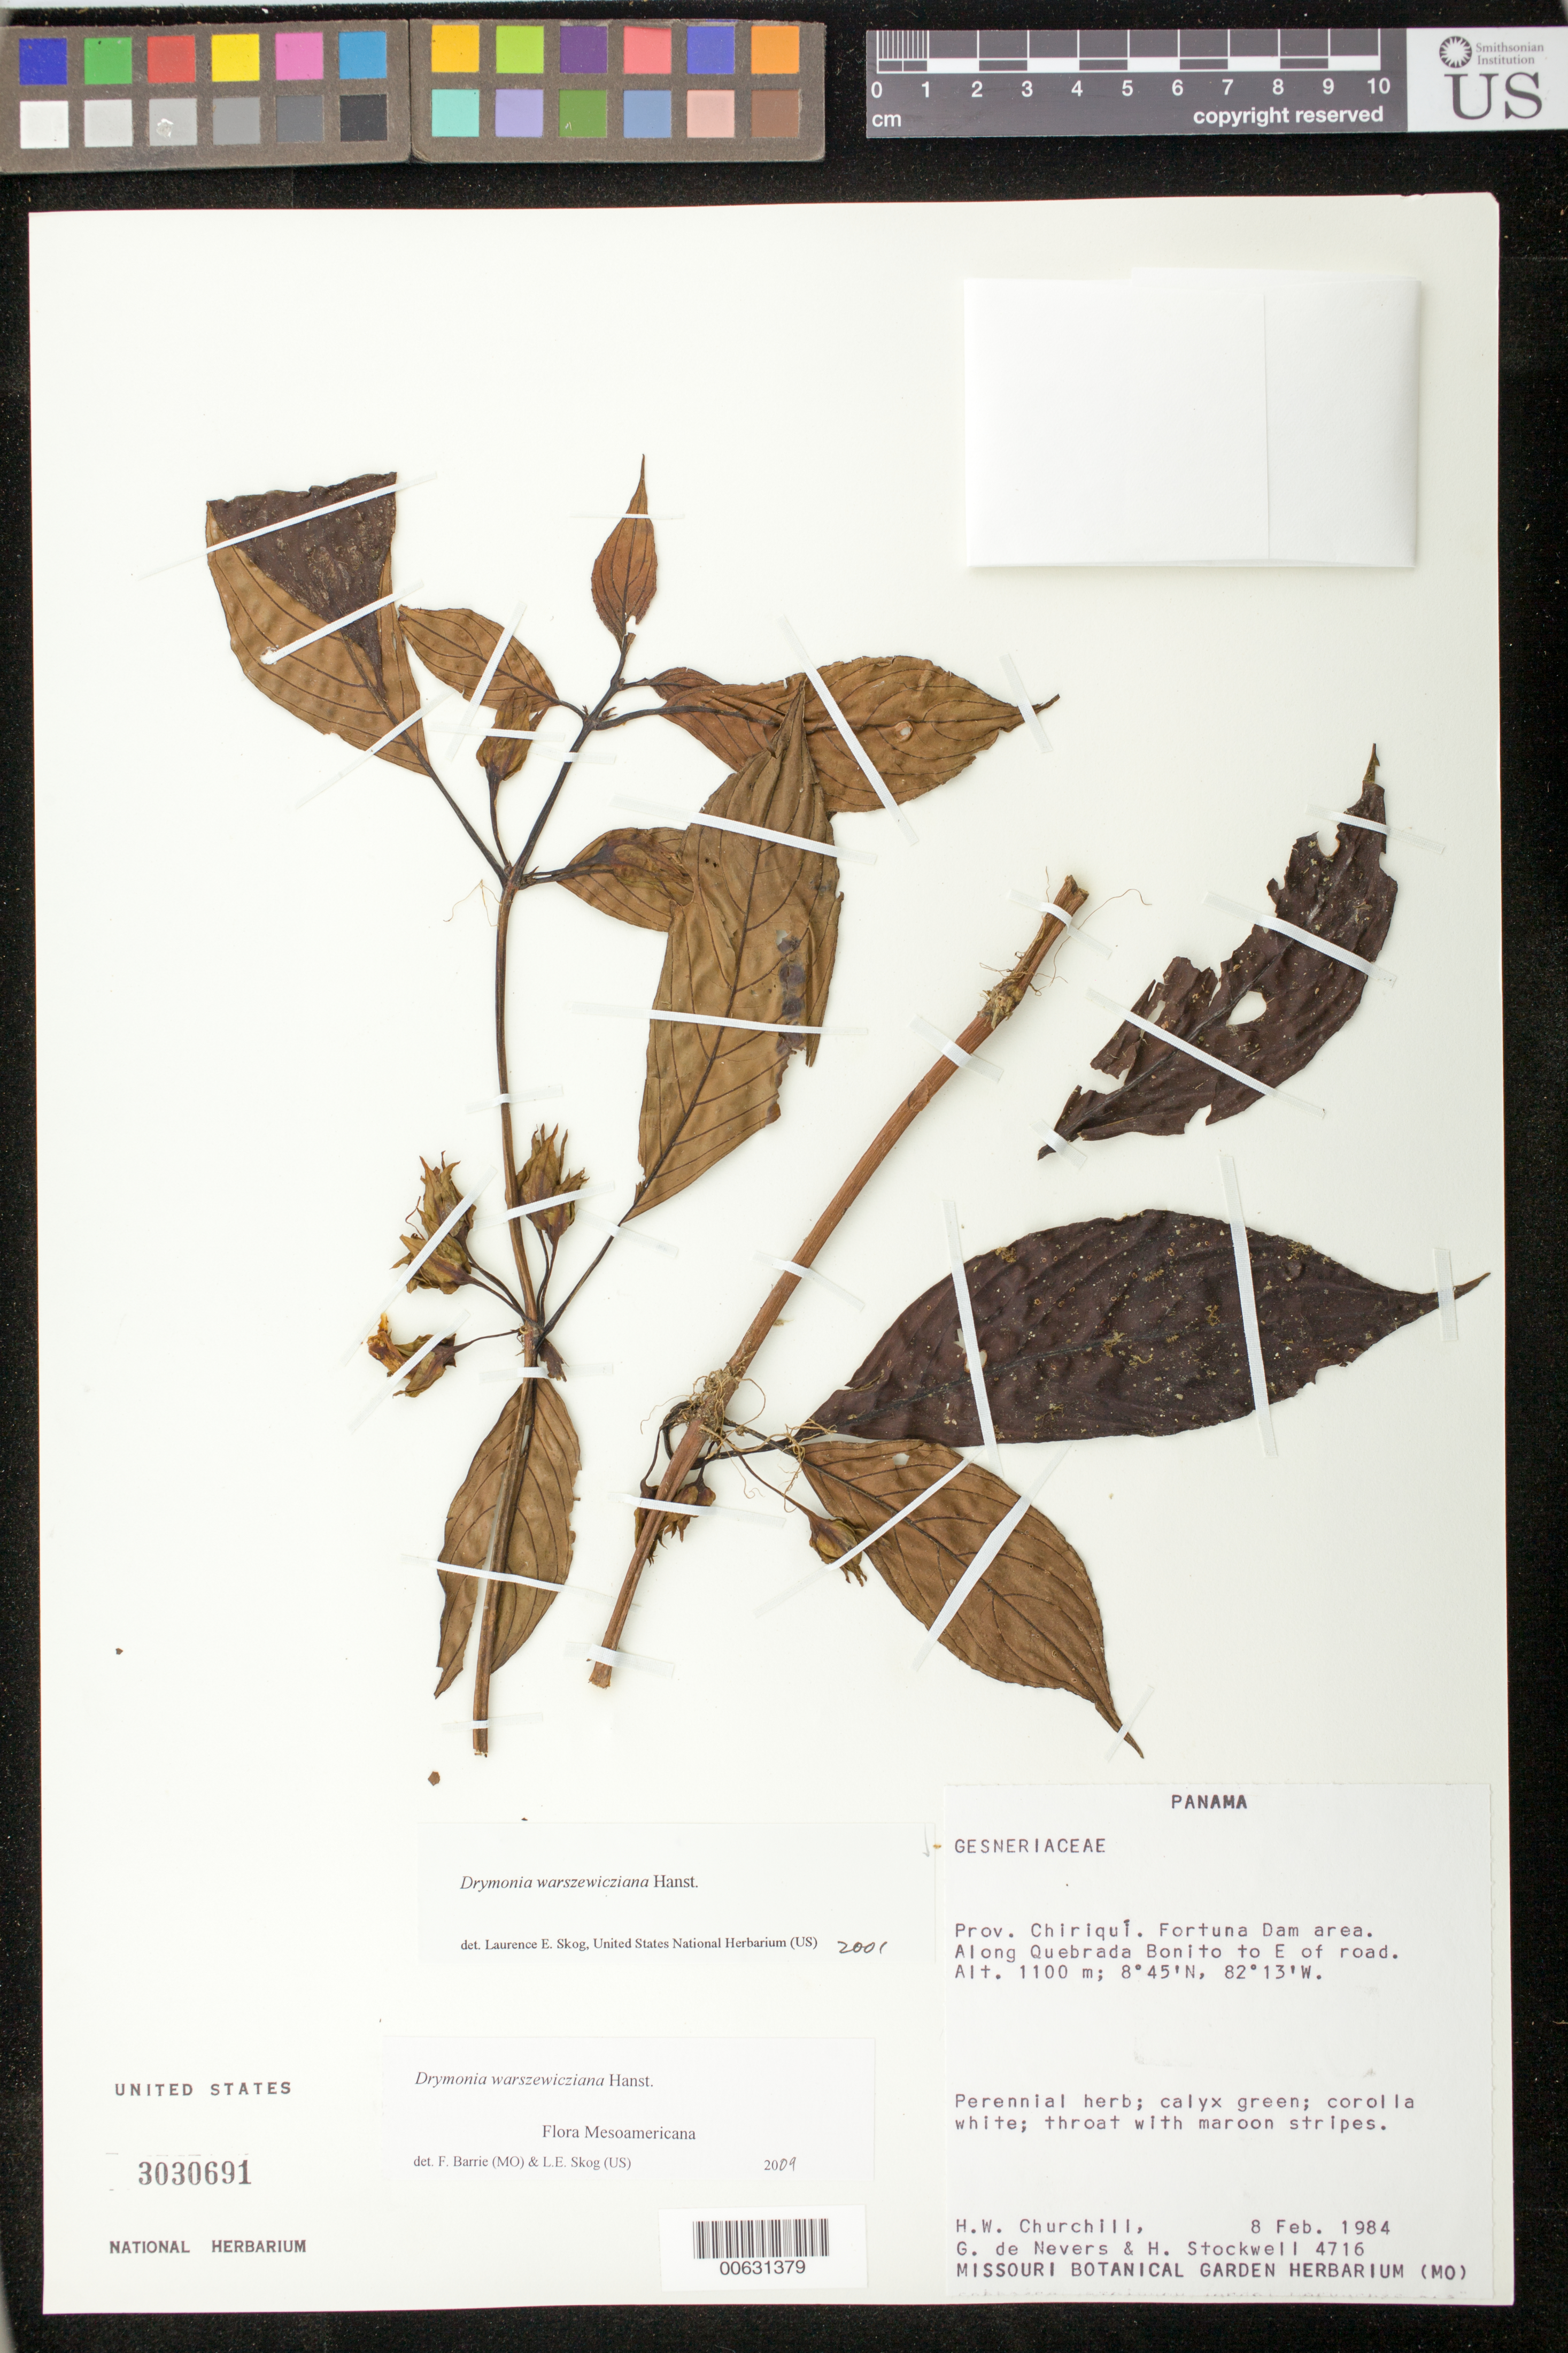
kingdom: Plantae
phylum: Tracheophyta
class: Magnoliopsida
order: Lamiales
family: Gesneriaceae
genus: Drymonia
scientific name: Drymonia warszewicziana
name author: Hanst.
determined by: Skog, Laurence E.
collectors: H. Churchill, G. C. de Nevers & H. Stockwell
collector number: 4716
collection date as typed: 08 Feb 1984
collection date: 1984-02-08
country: Panama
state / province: Chiriquí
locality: Fortuna Dam area; along Quebrada Bonito to E of road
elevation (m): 1100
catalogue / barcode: US 3030691